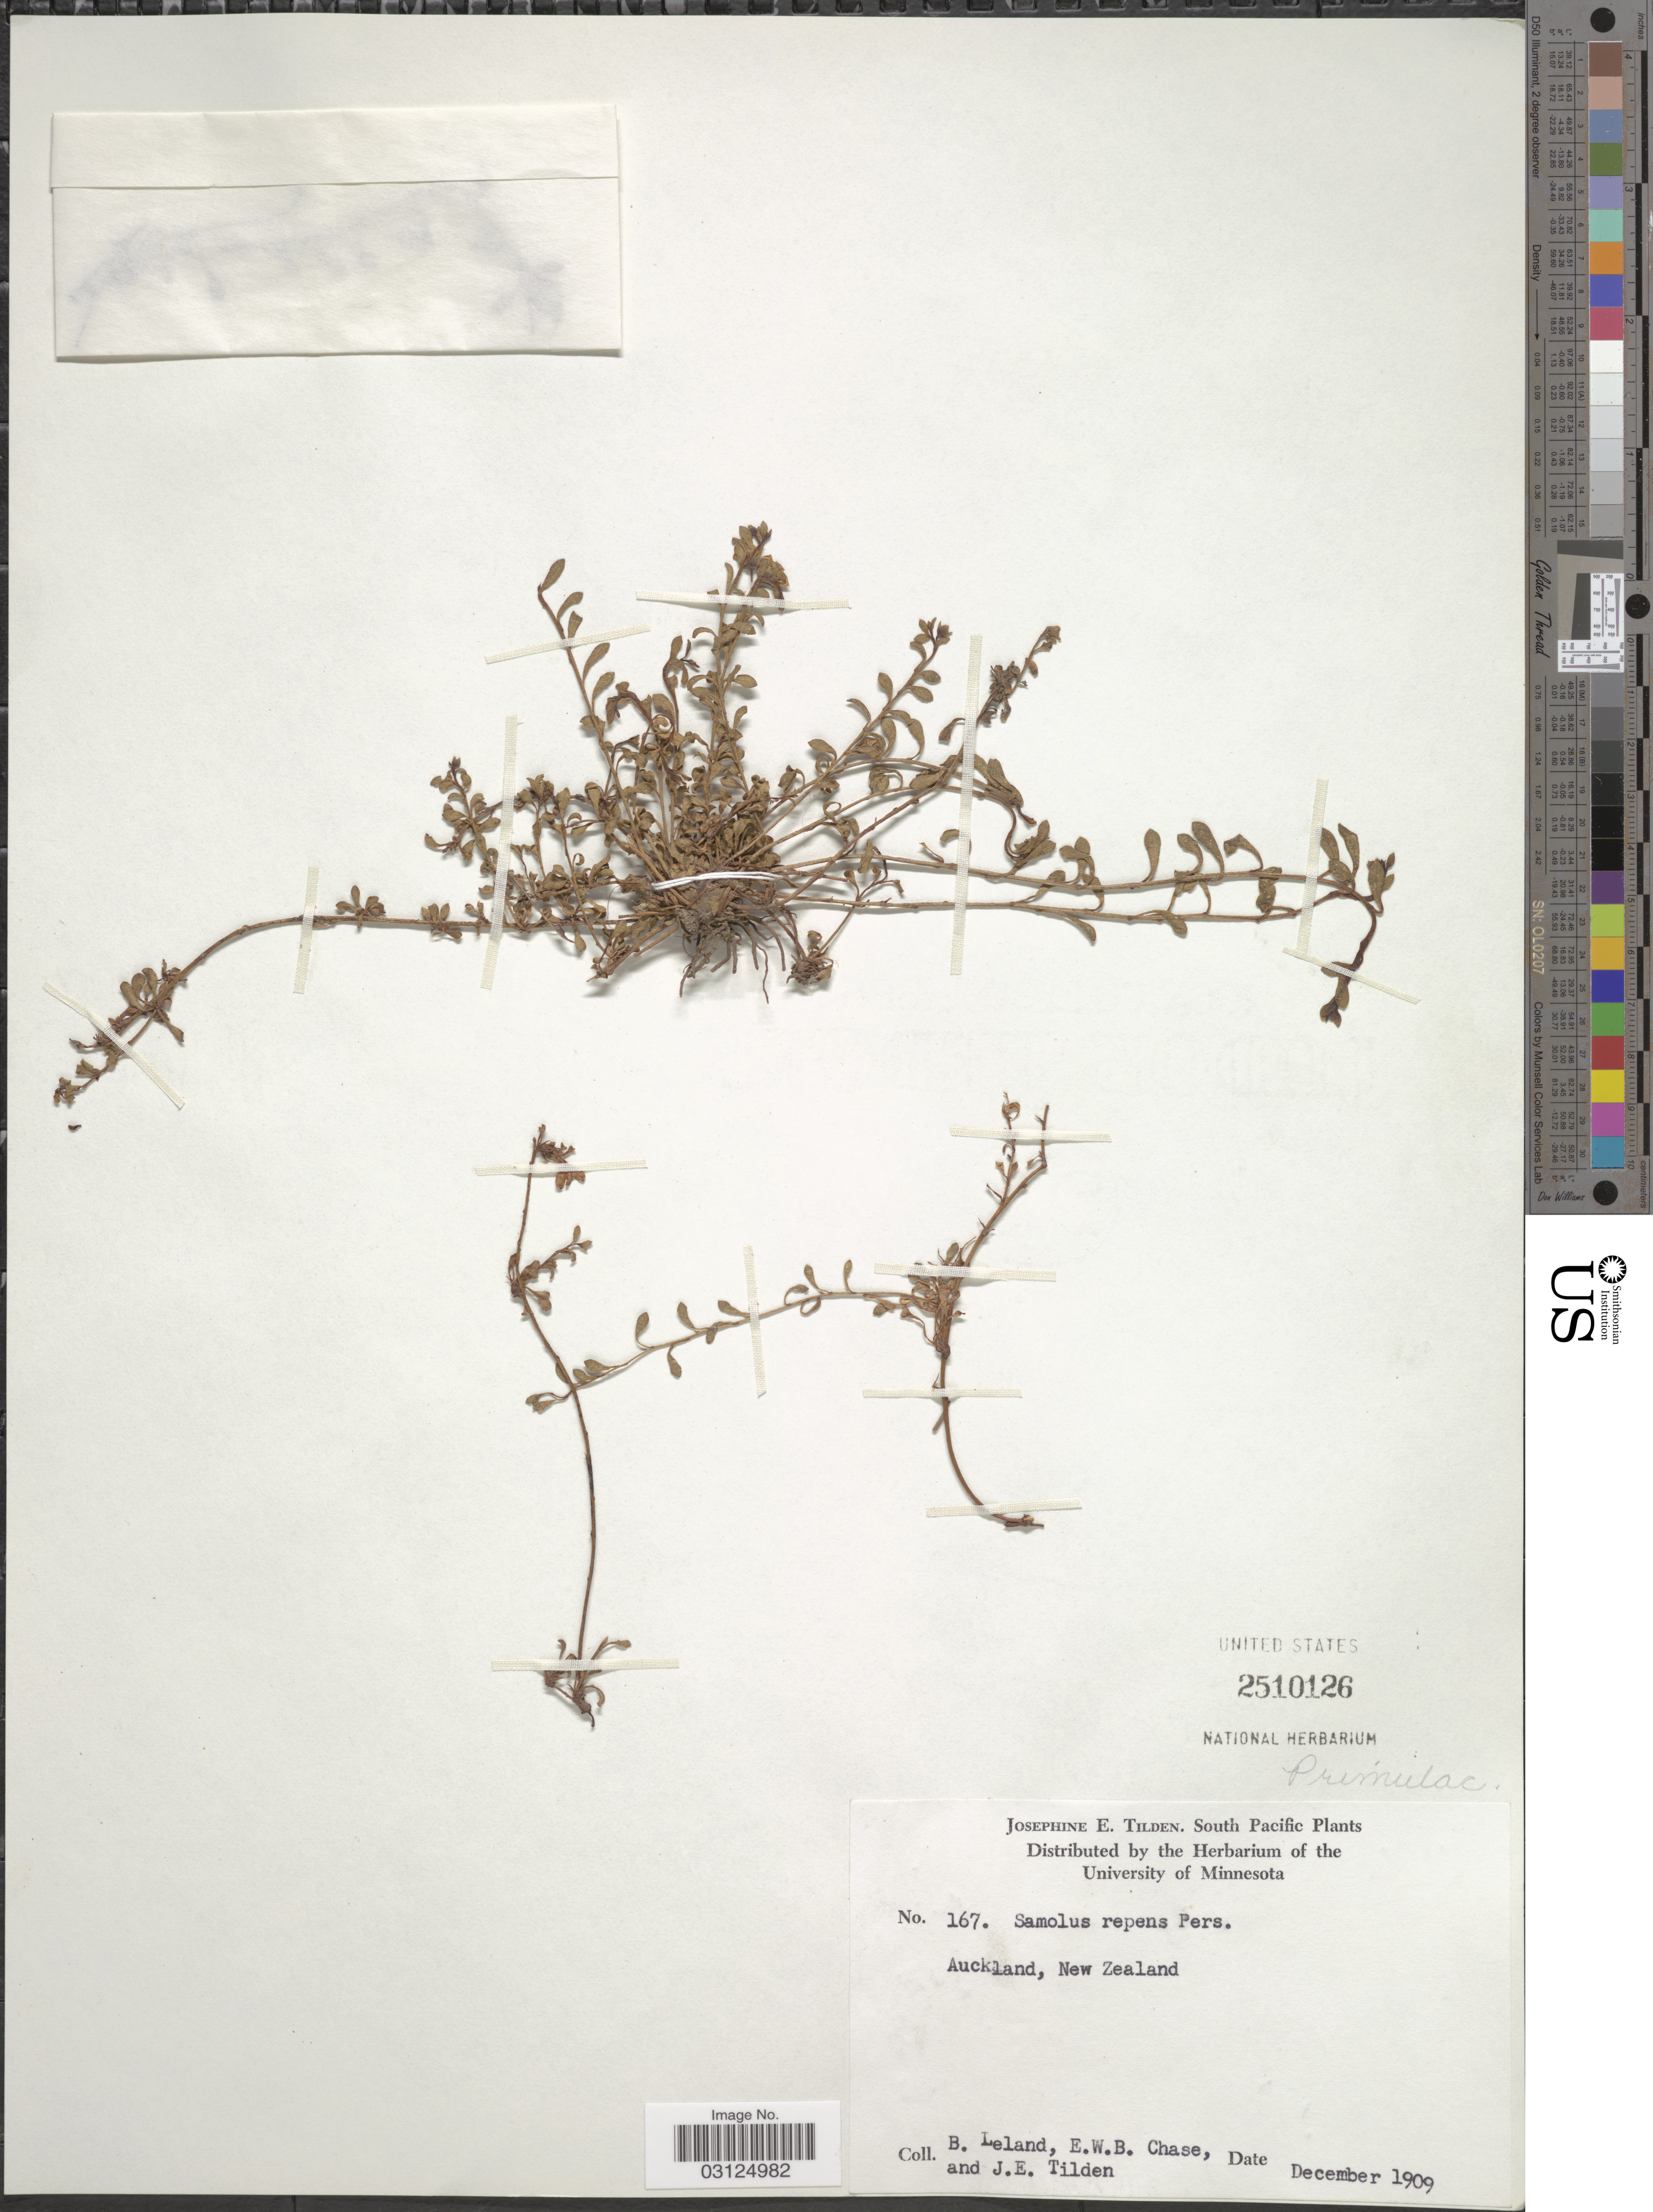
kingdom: Plantae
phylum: Tracheophyta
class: Magnoliopsida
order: Ericales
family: Primulaceae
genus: Samolus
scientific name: Samolus repens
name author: (J.R. Forst. & G. Forst.) Pers.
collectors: B. Leland, E. W. Chase & J. E. Tilden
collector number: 167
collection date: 1909-12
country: New Zealand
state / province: Auckland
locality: South Pacific.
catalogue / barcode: US 2510126